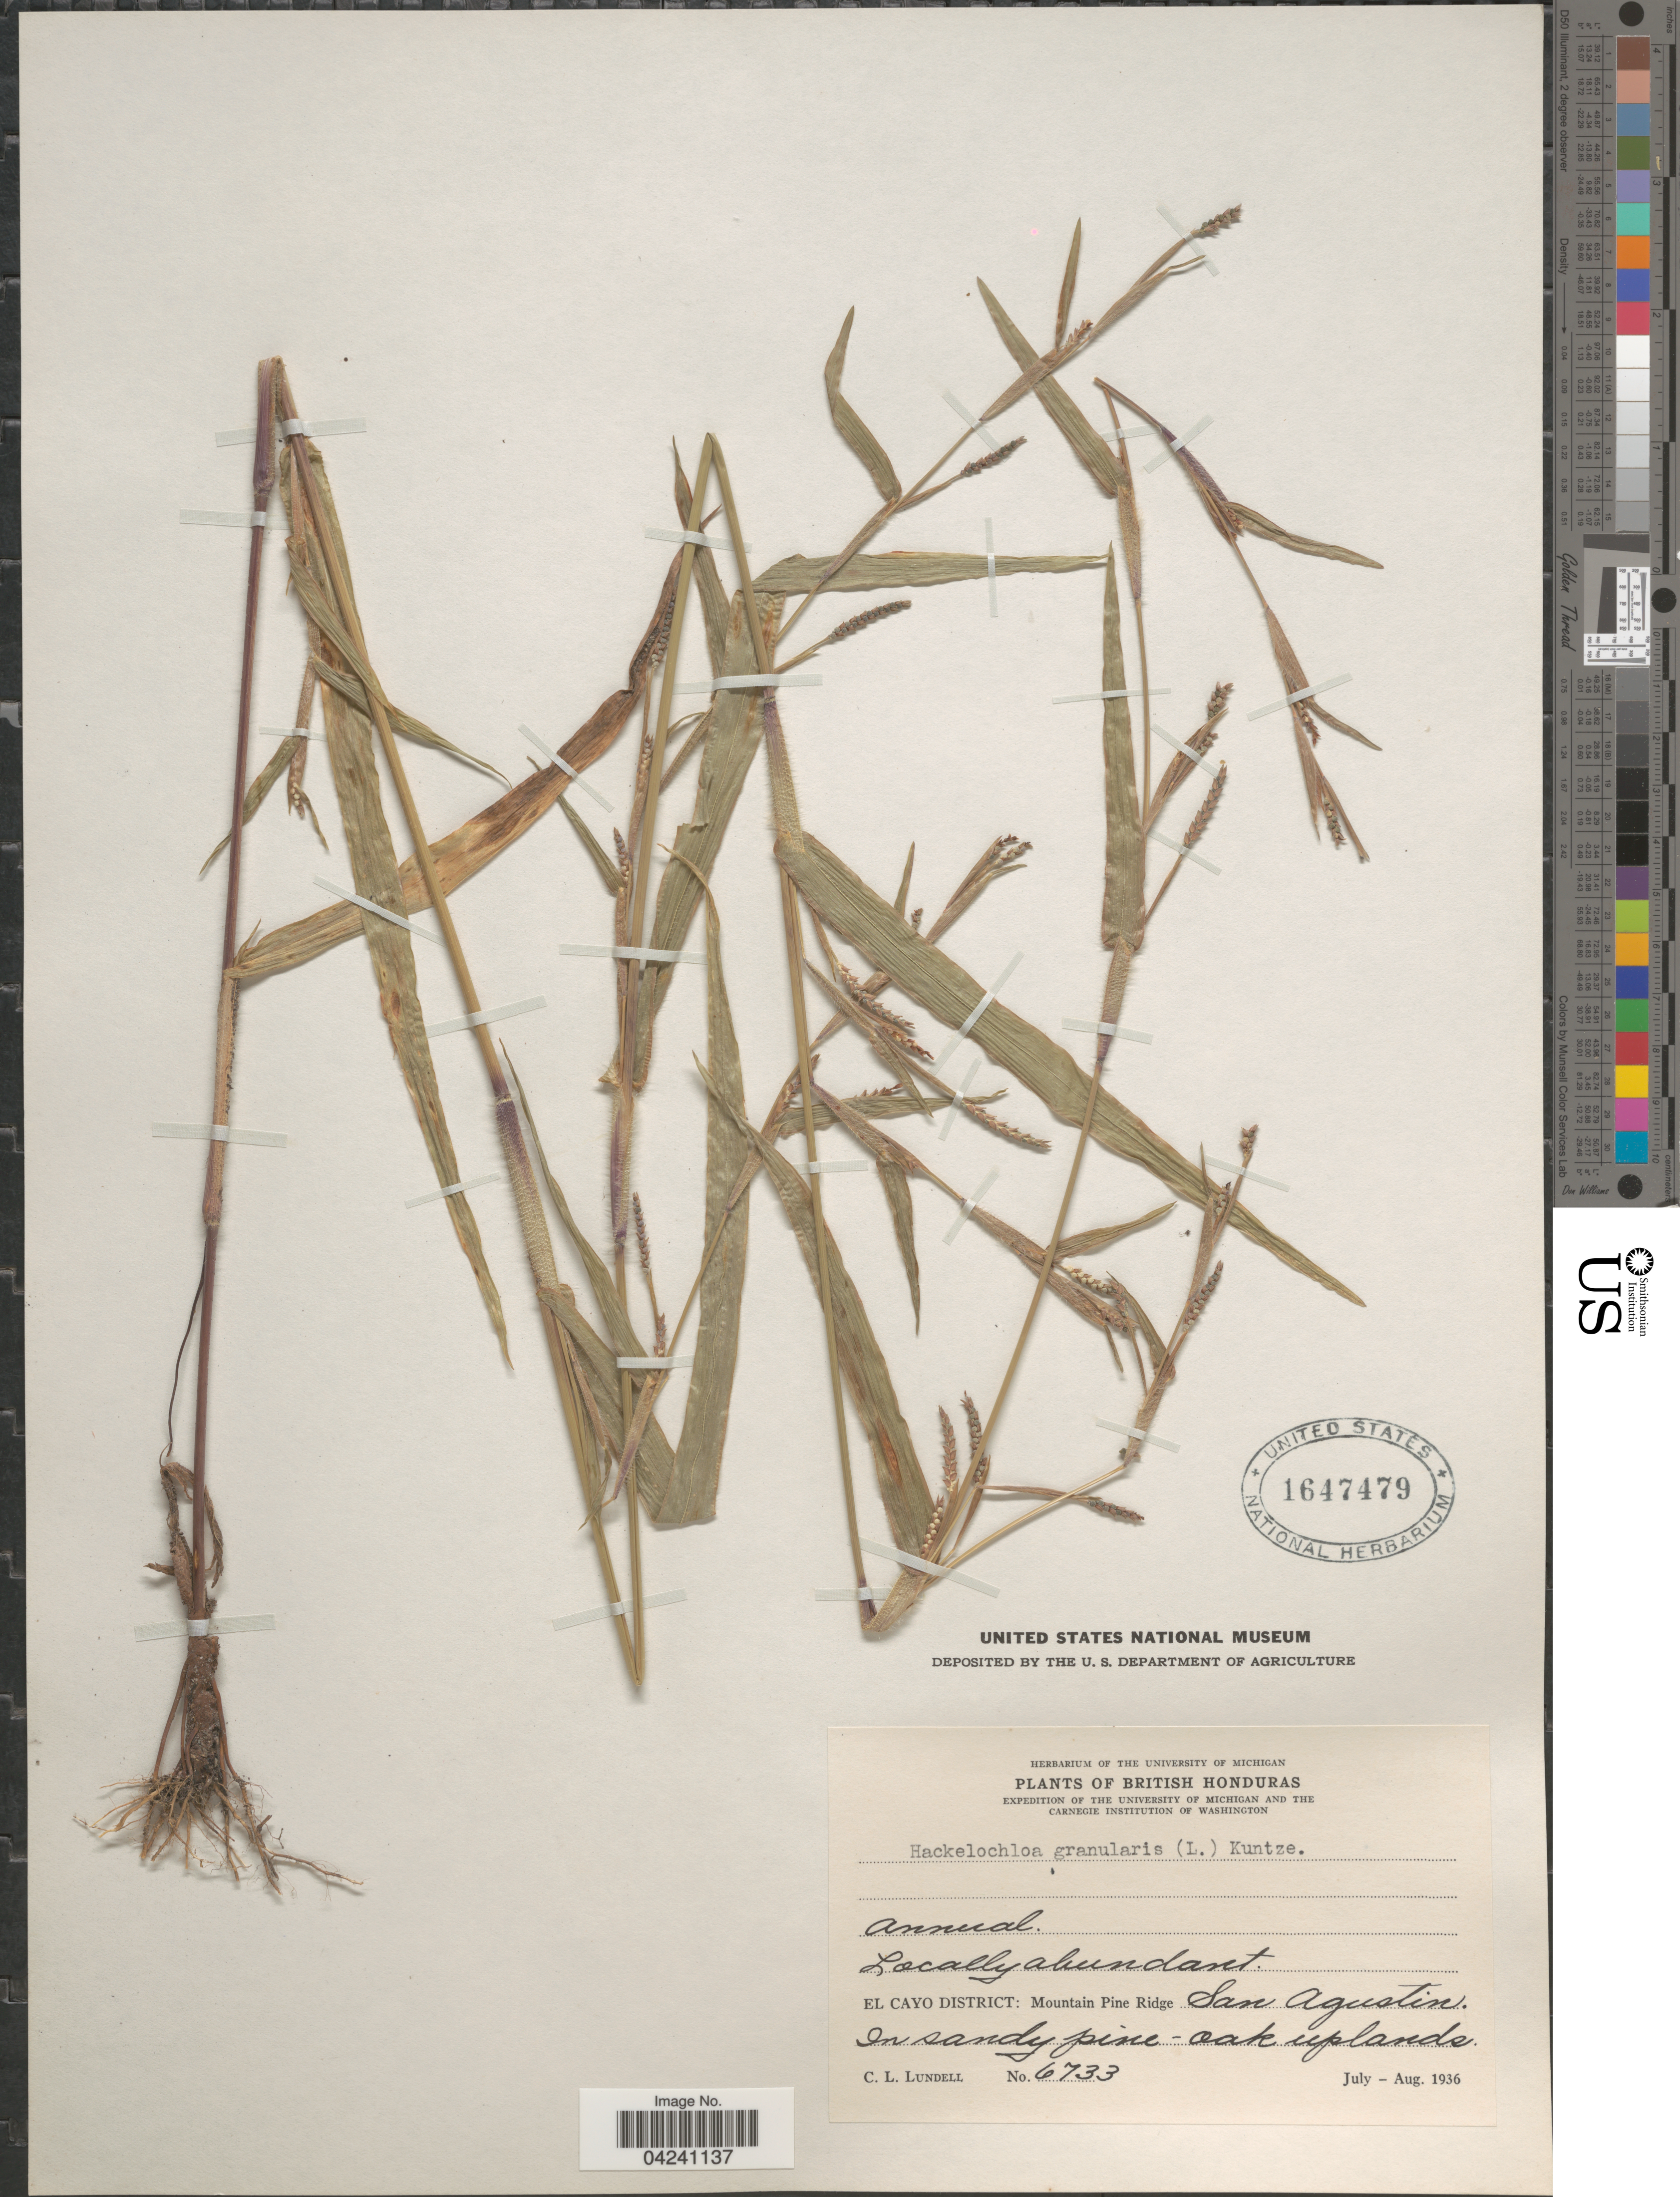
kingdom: Plantae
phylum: Tracheophyta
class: Liliopsida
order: Poales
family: Poaceae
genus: Hackelochloa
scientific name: Hackelochloa granularis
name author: (L.) Kuntze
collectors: C. L. Lundell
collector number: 6733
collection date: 1936-07/1936-08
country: Belize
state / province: Cayo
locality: British Honduras. Expedition of the University of Michigan and the Carnegie Institution of Washington. El Cayo District: Mountain Pine Ridge San Agustin. In sandy pine-oak uplands.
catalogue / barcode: US 1647479